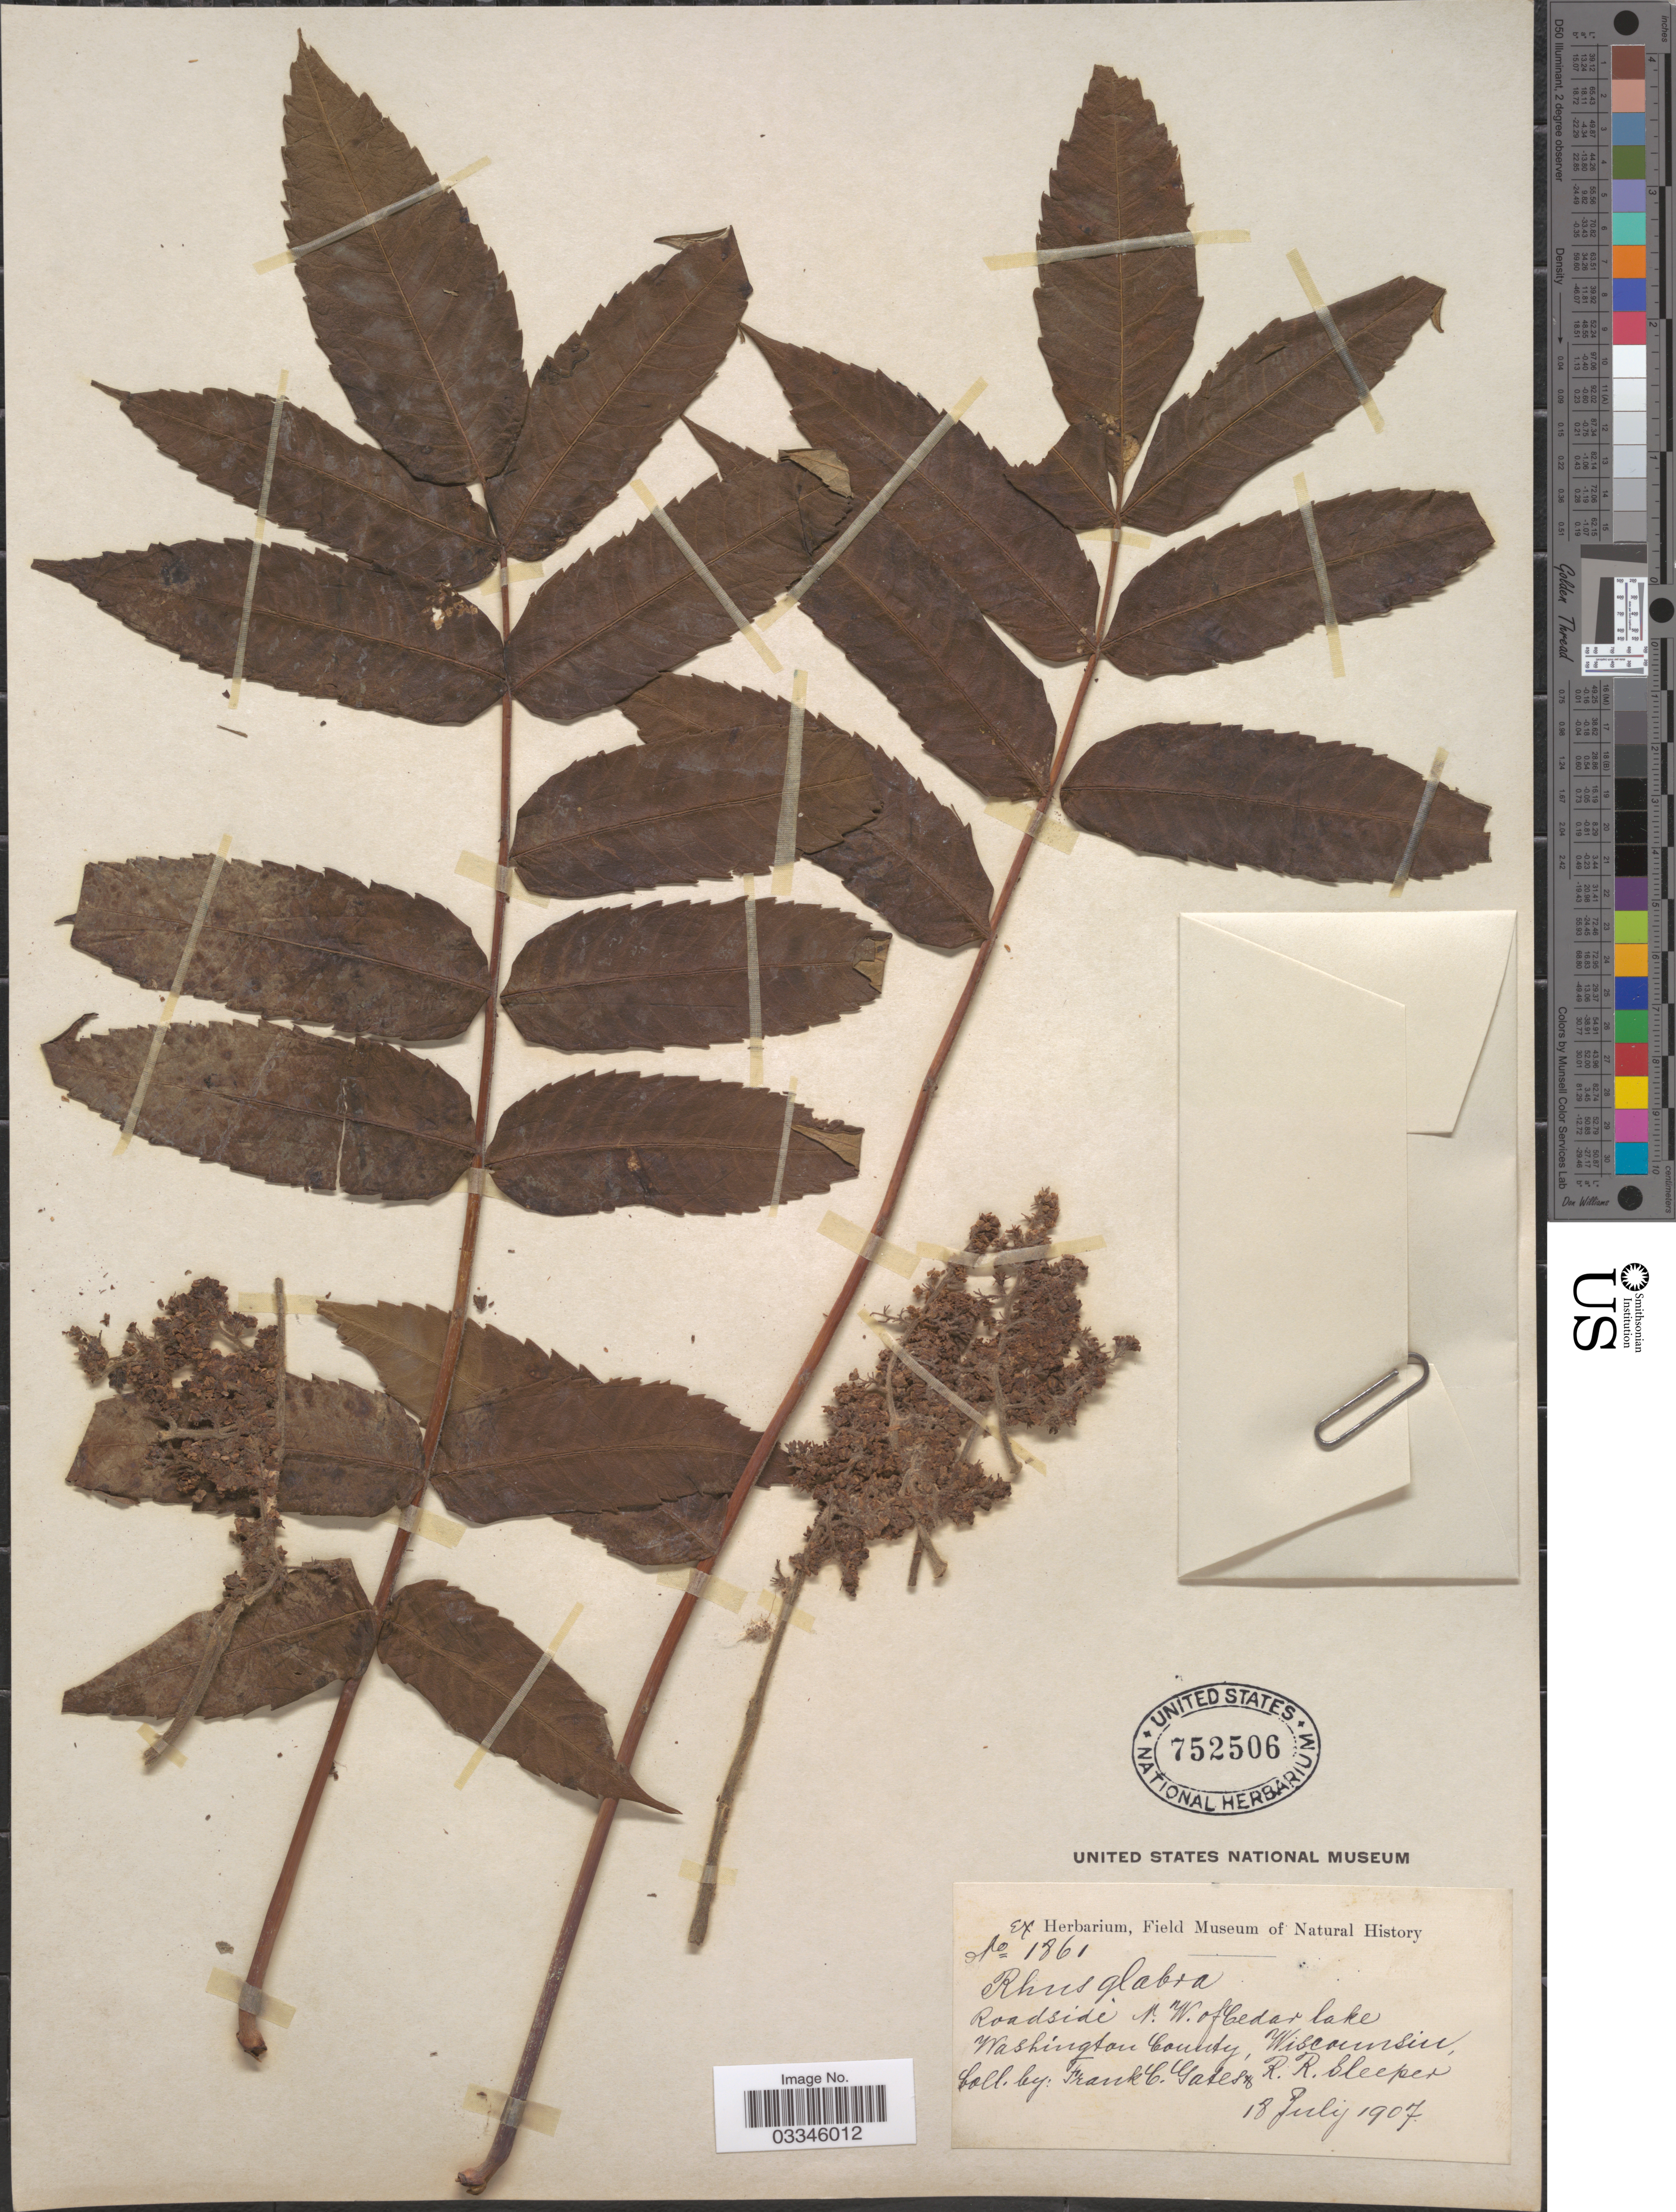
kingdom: Plantae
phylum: Tracheophyta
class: Magnoliopsida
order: Sapindales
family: Anacardiaceae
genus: Rhus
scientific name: Rhus glabra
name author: L.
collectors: F. C. Gates & R. Sleeper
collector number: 1861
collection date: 1907-07-18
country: United States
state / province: Wisconsin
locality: N.W. of Cedar lake. Washington County.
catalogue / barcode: US 752506